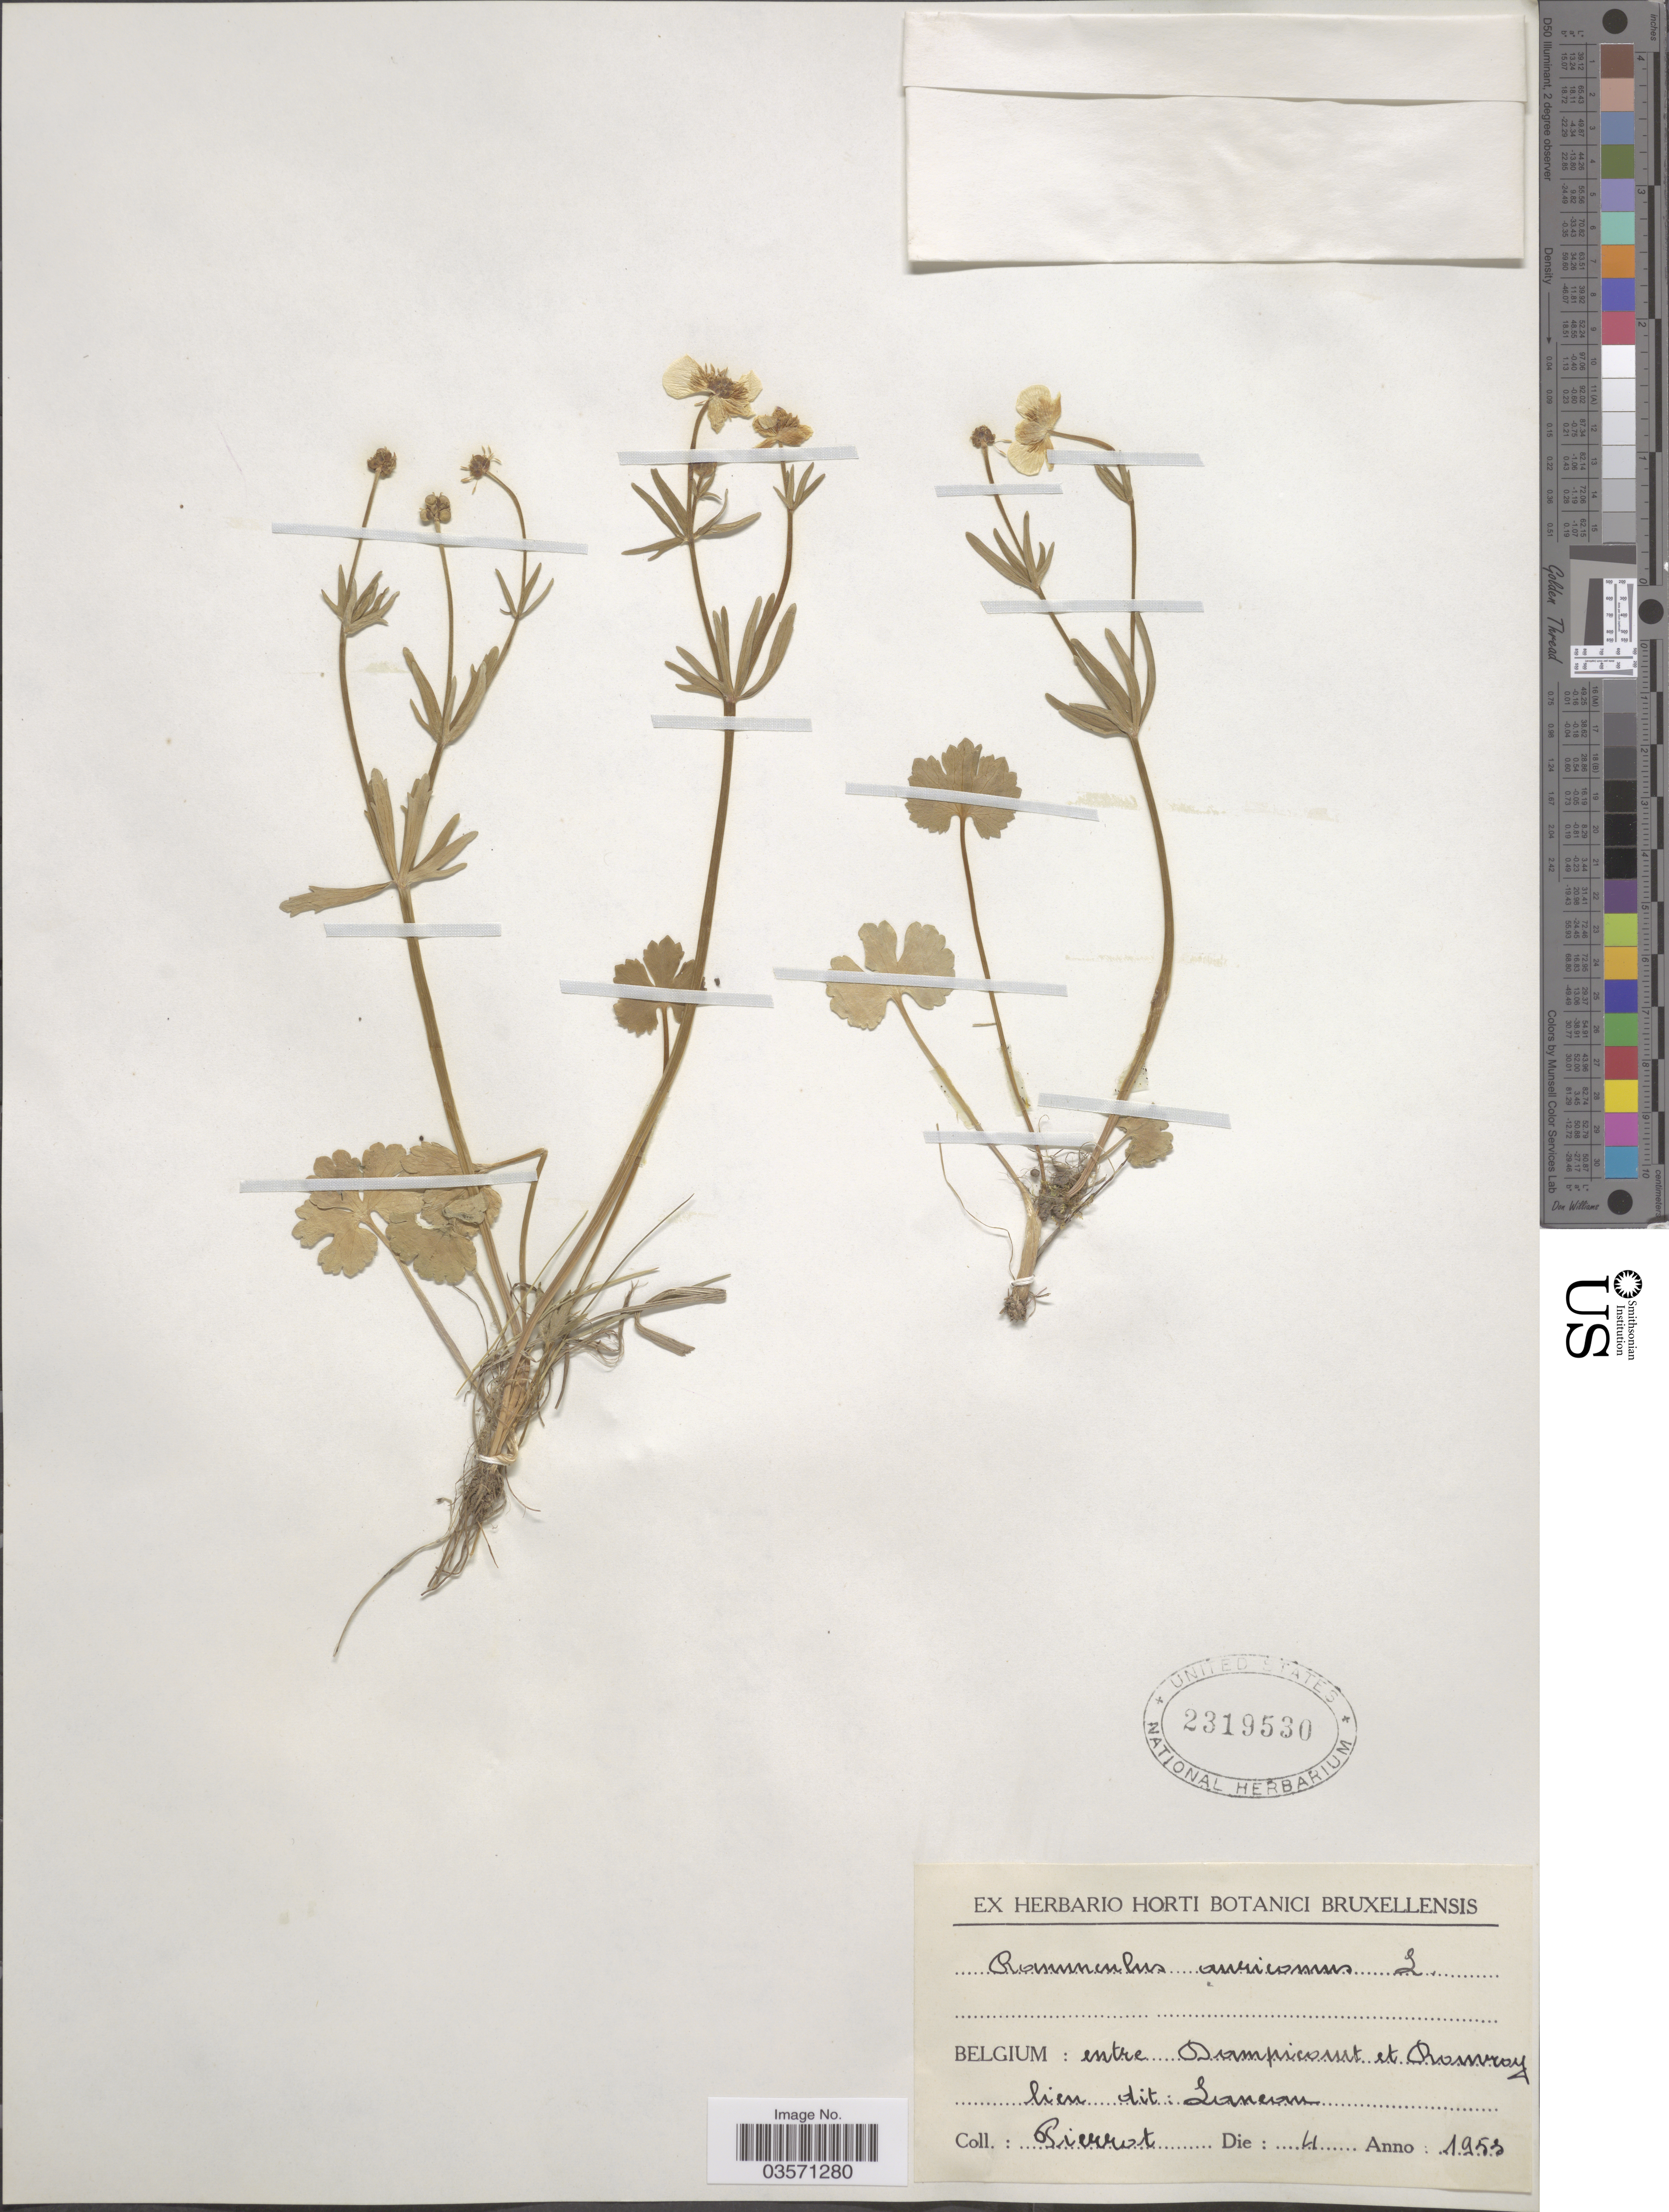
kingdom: Plantae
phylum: Tracheophyta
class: Magnoliopsida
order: Ranunculales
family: Ranunculaceae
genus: Ranunculus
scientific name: Ranunculus auricomus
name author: L.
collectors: Pierrot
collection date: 1953-04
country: Belgium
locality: Entre Dampicourt et Pomeroy [interpreted] lieu dit: Laneau.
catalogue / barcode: US 2319530